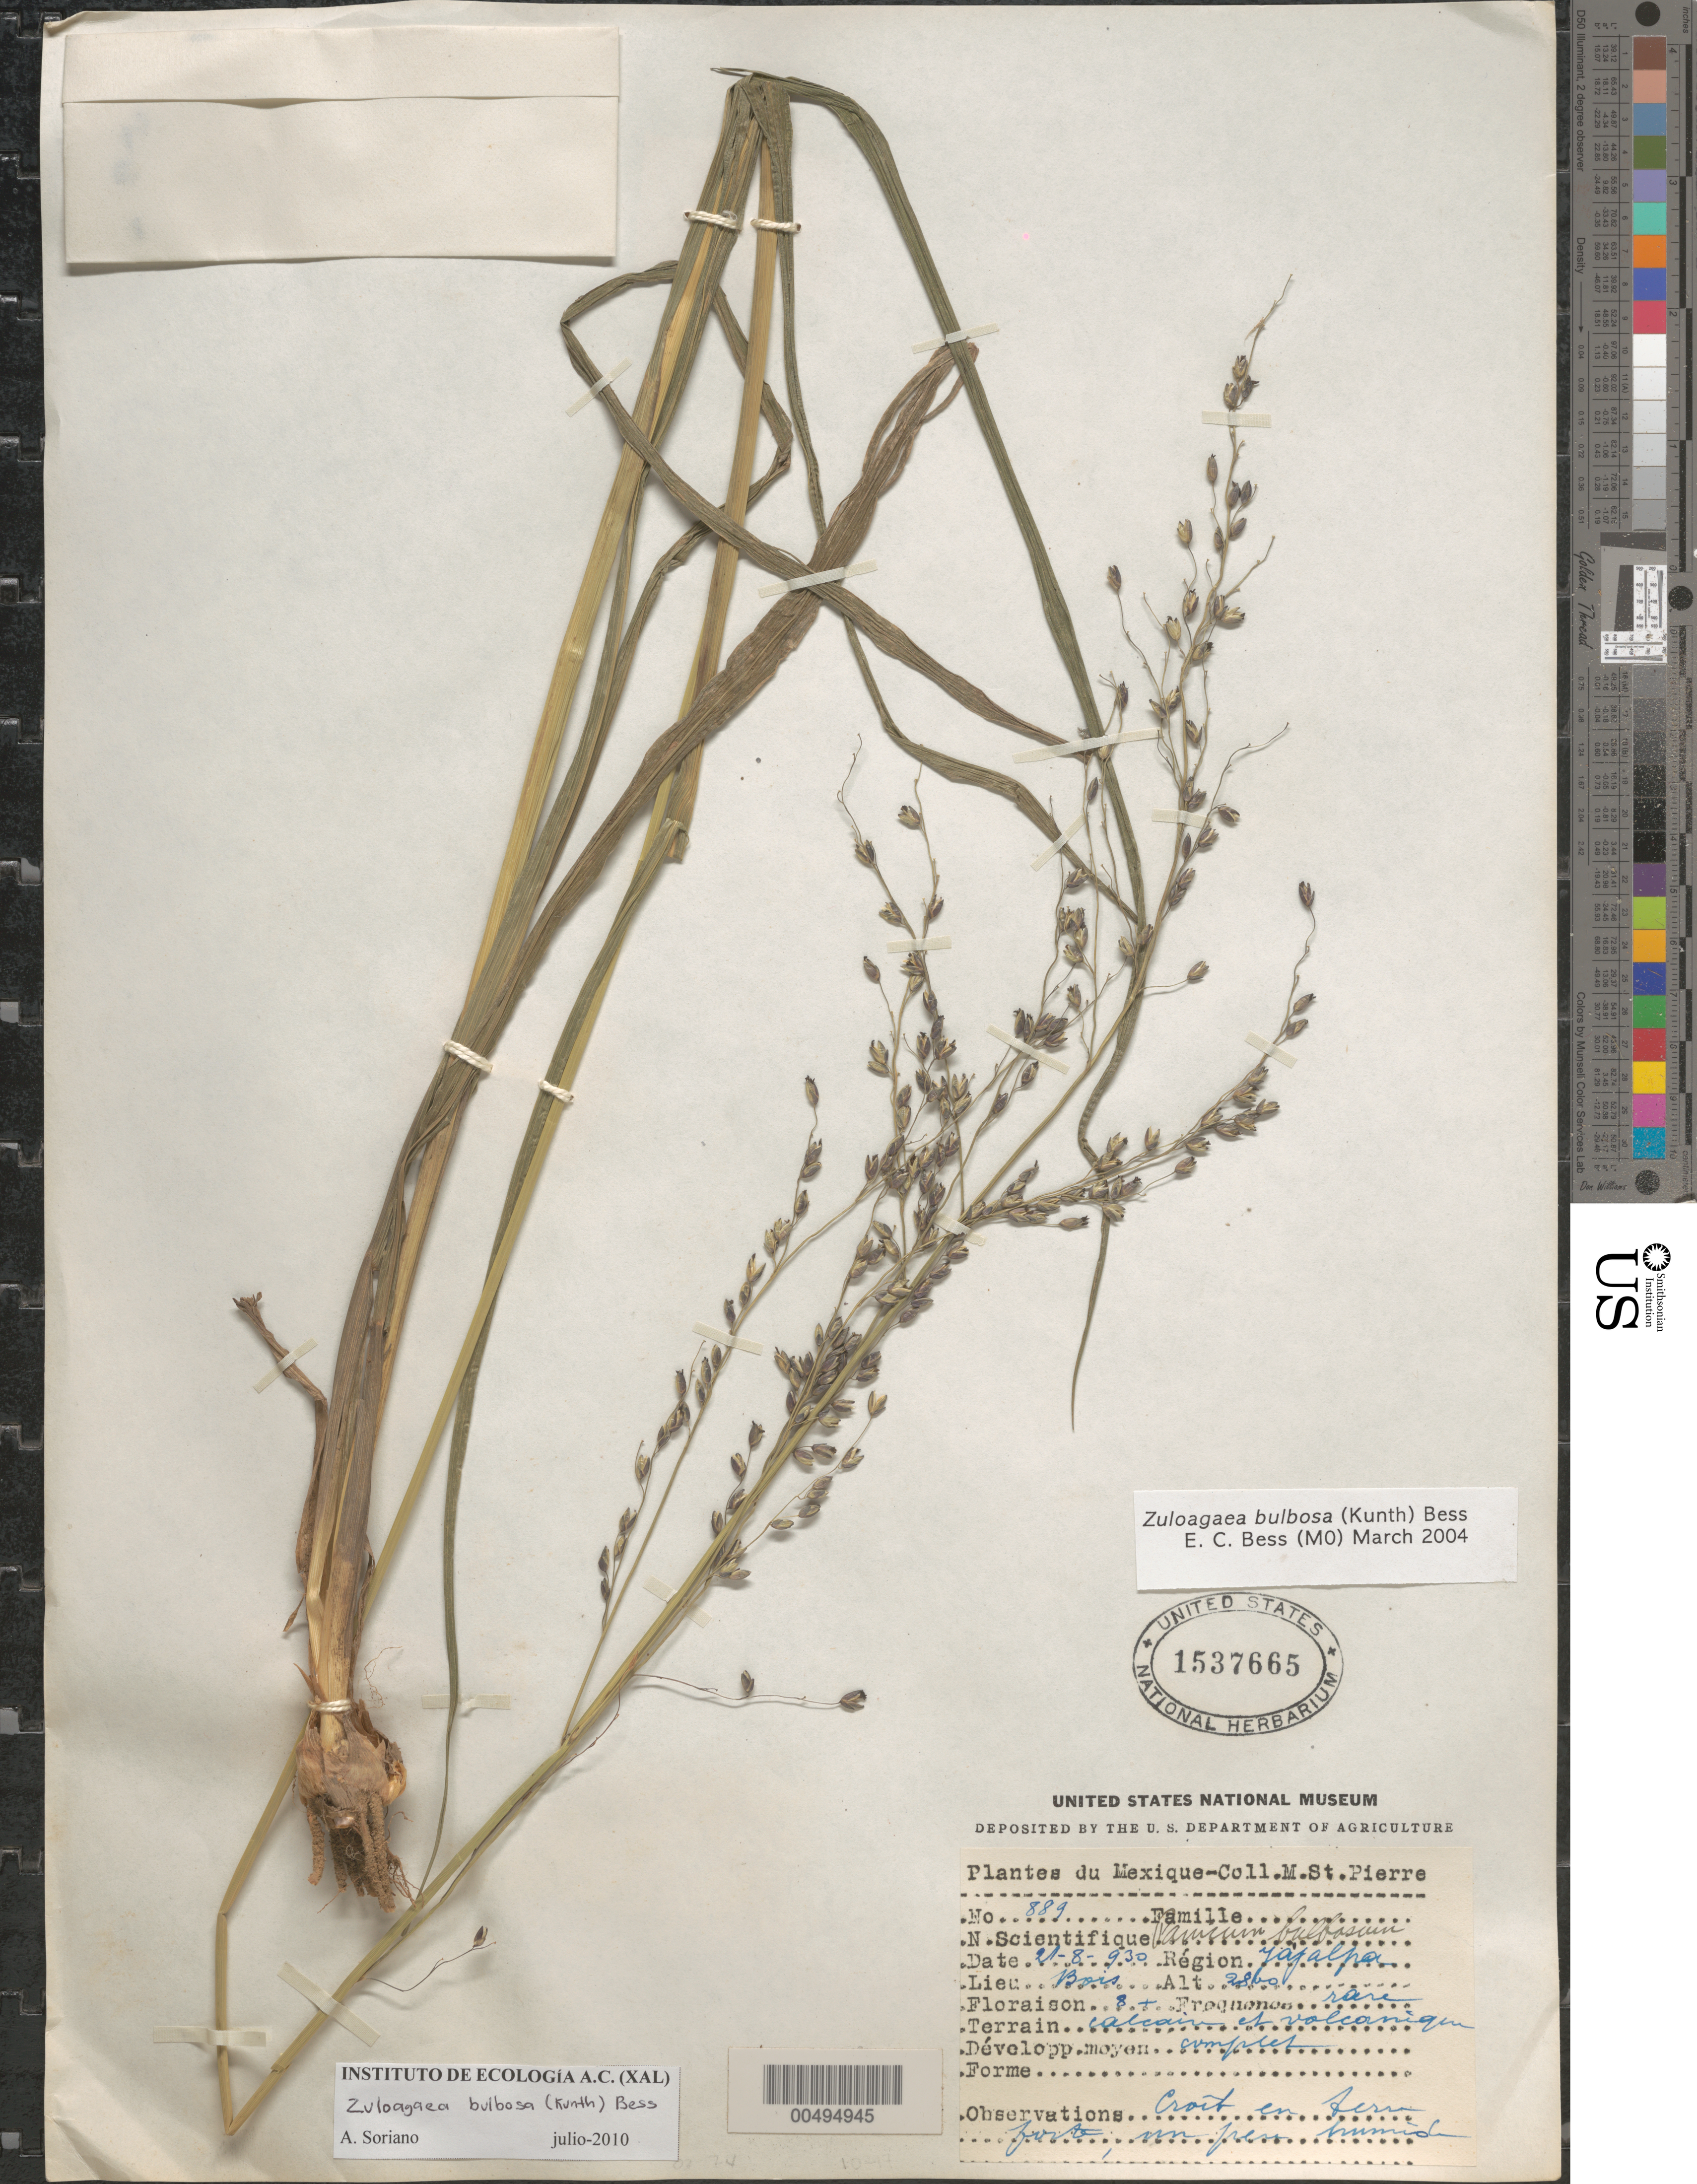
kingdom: Plantae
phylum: Tracheophyta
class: Liliopsida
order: Poales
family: Poaceae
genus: Panicum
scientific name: Panicum bulbosum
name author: Kunth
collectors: M. Saint-Pierre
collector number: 889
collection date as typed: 21 Aug 1930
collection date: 1930-08-21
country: Mexico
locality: Jajalpa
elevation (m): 2800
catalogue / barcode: US 1537665